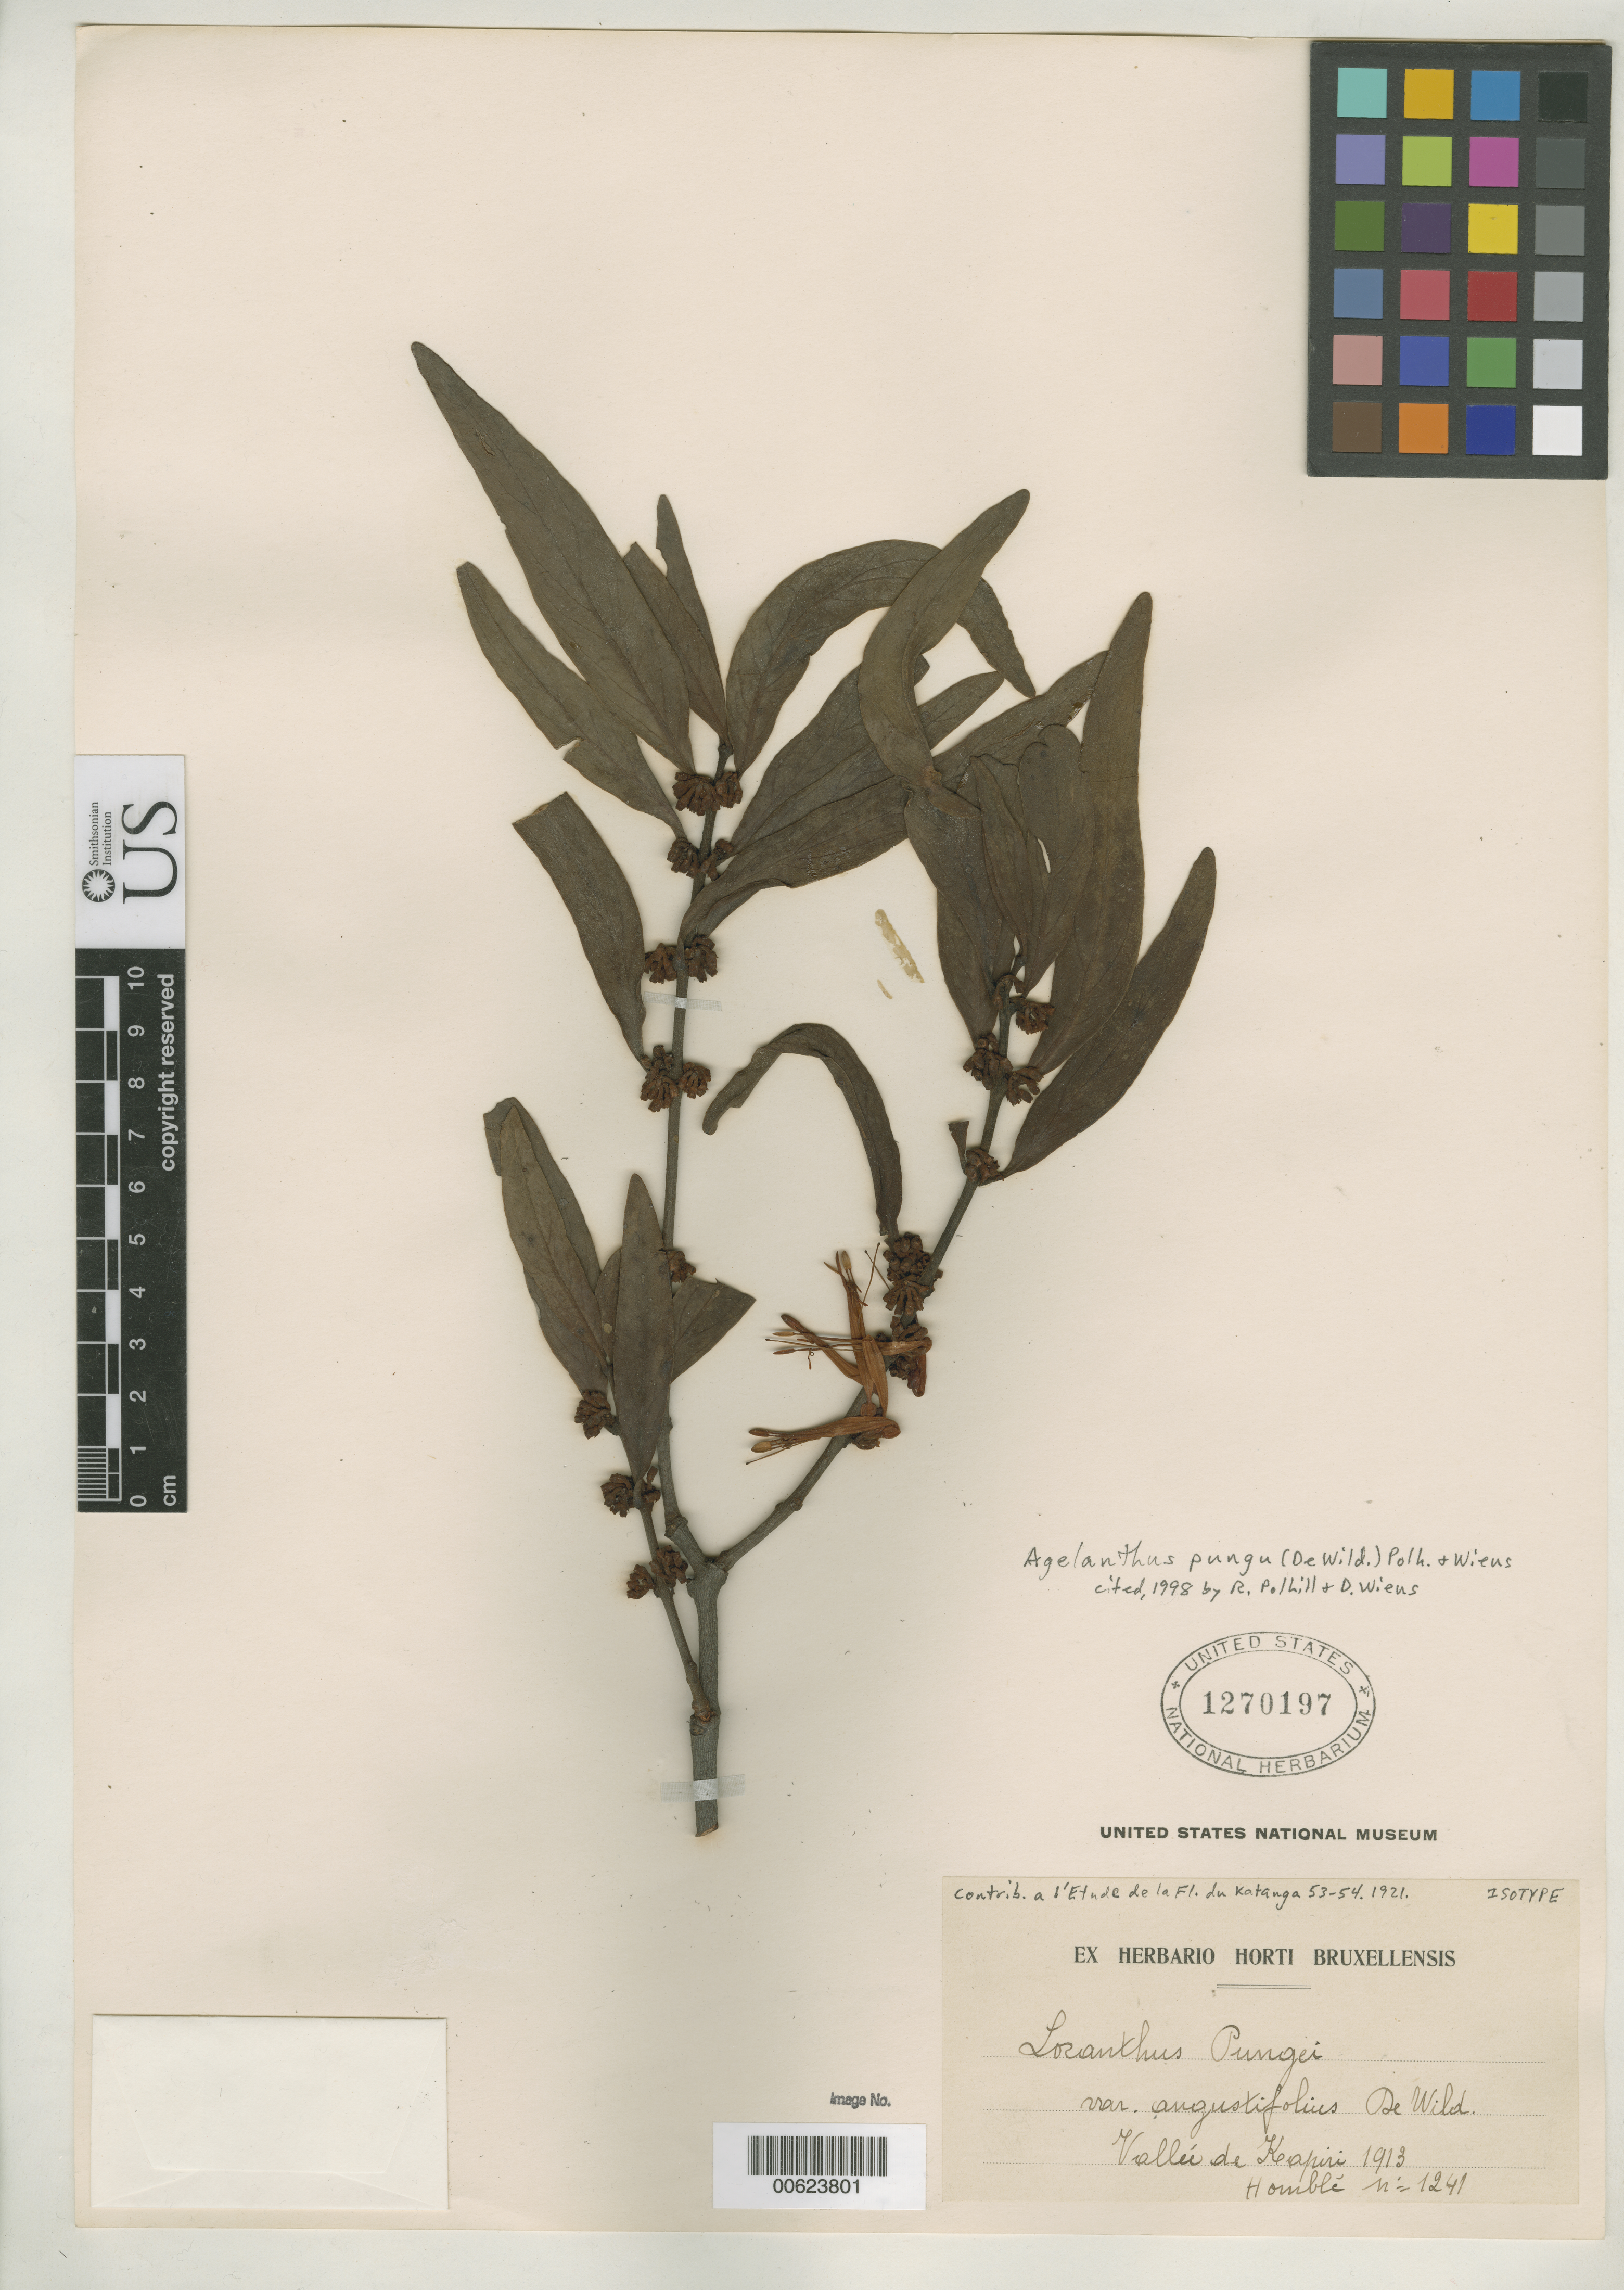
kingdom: Plantae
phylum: Tracheophyta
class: Magnoliopsida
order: Santalales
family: Loranthaceae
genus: Loranthus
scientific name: Loranthus pungu var. angustifolius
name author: De Wild.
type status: Isotype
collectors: H. Homblé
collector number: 1241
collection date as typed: Feb 1913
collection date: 1913-02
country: Zambia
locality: Vallee de Kapiti.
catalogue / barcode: US 1270197